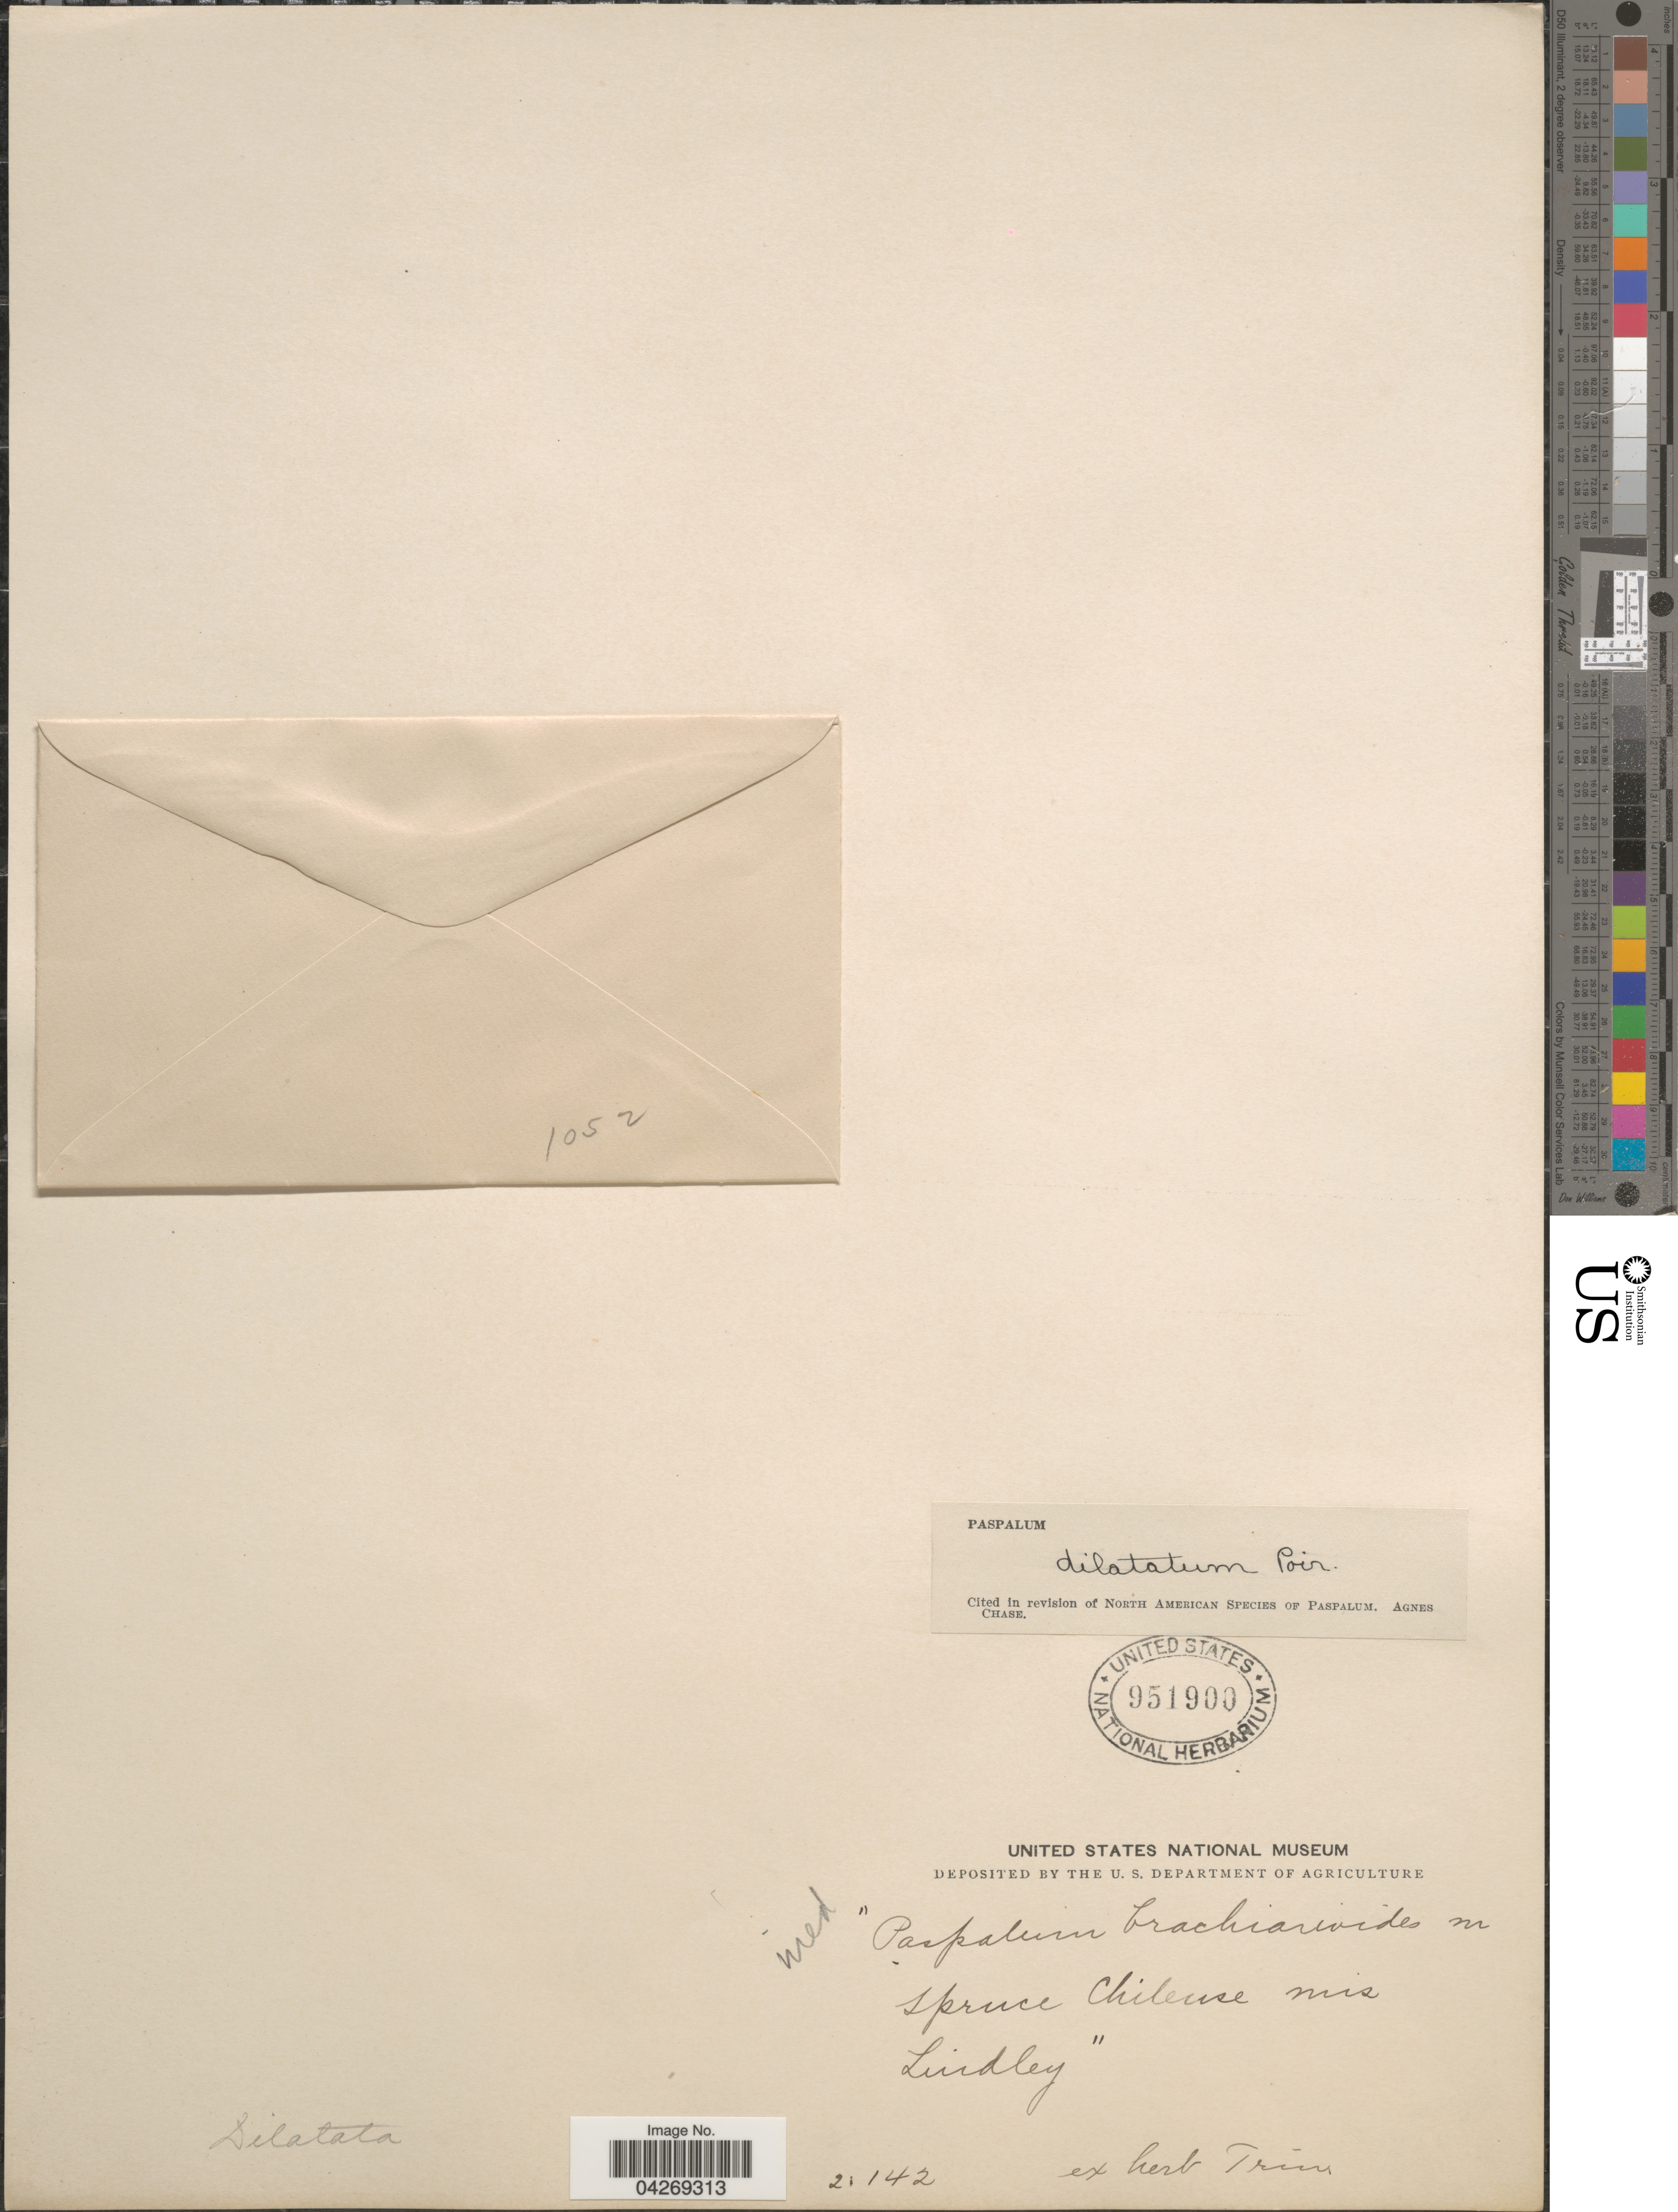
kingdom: Plantae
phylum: Tracheophyta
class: Liliopsida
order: Poales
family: Poaceae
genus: Paspalum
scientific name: Paspalum dilatatum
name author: Poir.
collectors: -. Spruce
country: Chile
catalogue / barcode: US 951900